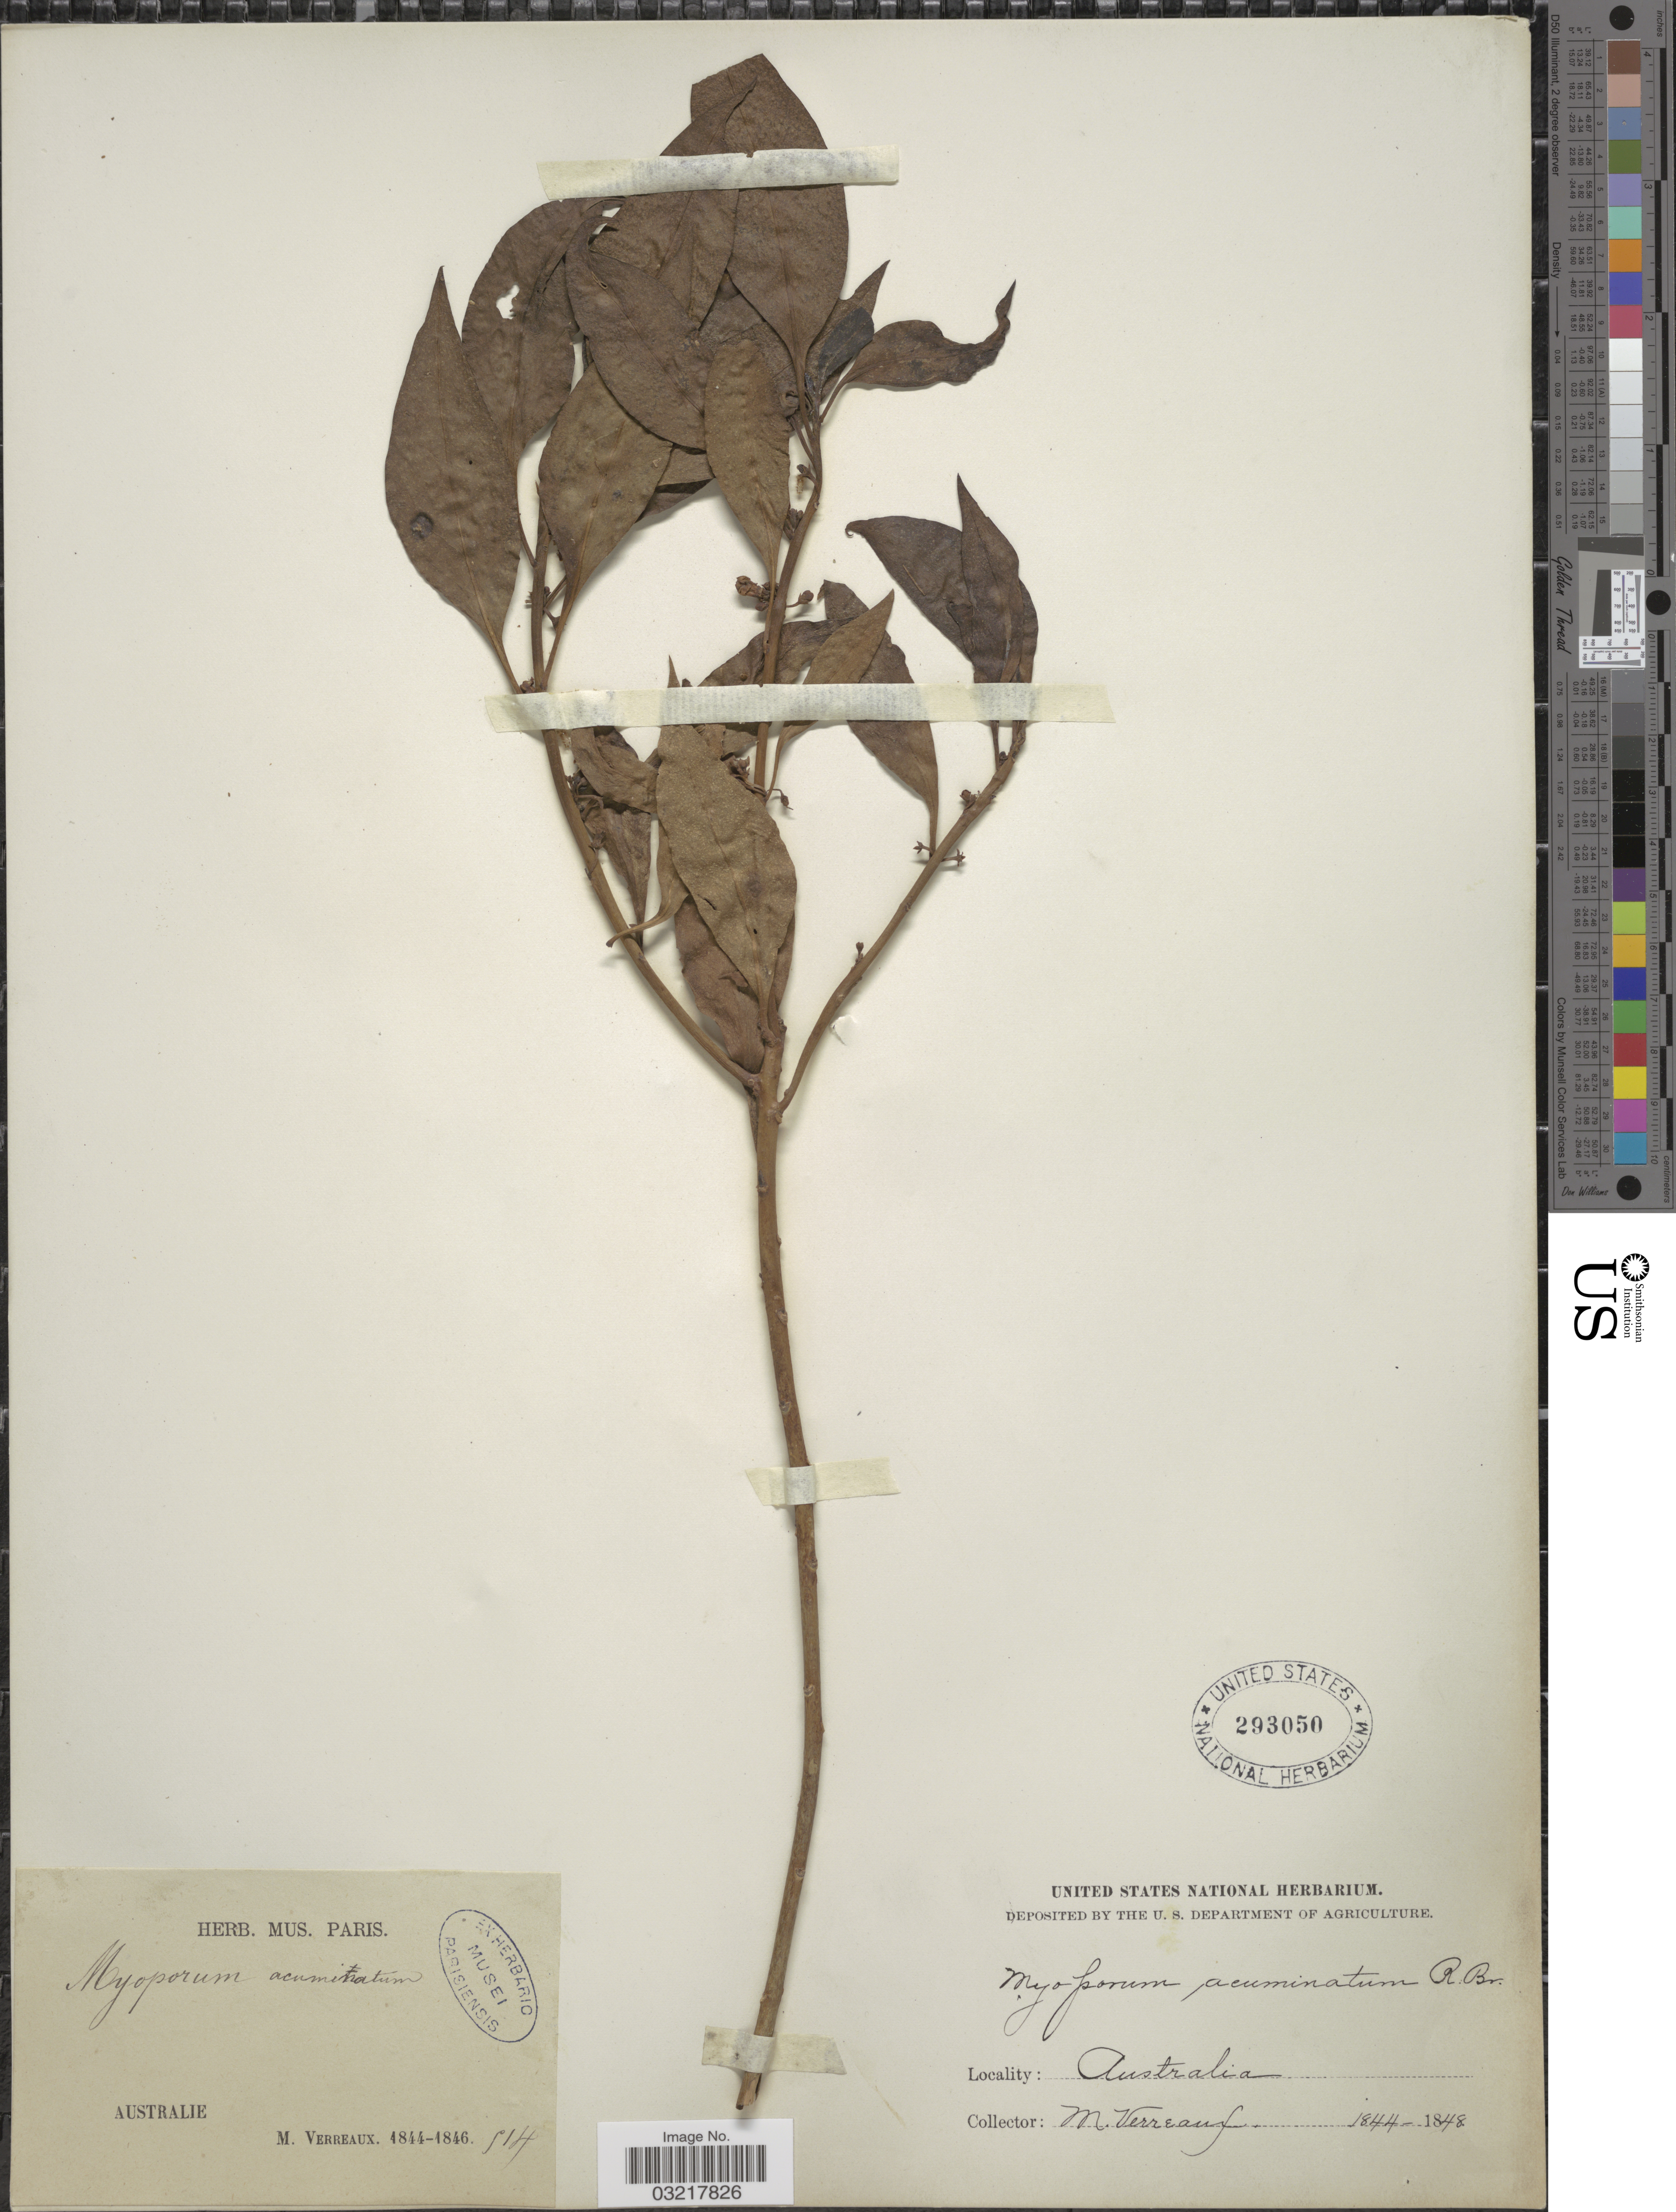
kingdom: Plantae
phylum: Tracheophyta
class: Magnoliopsida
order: Lamiales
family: Scrophulariaceae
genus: Myoporum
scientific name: Myoporum acuminatum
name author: R. Br.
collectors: M. Verreaux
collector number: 514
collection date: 1844/1848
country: Australia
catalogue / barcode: US 293050